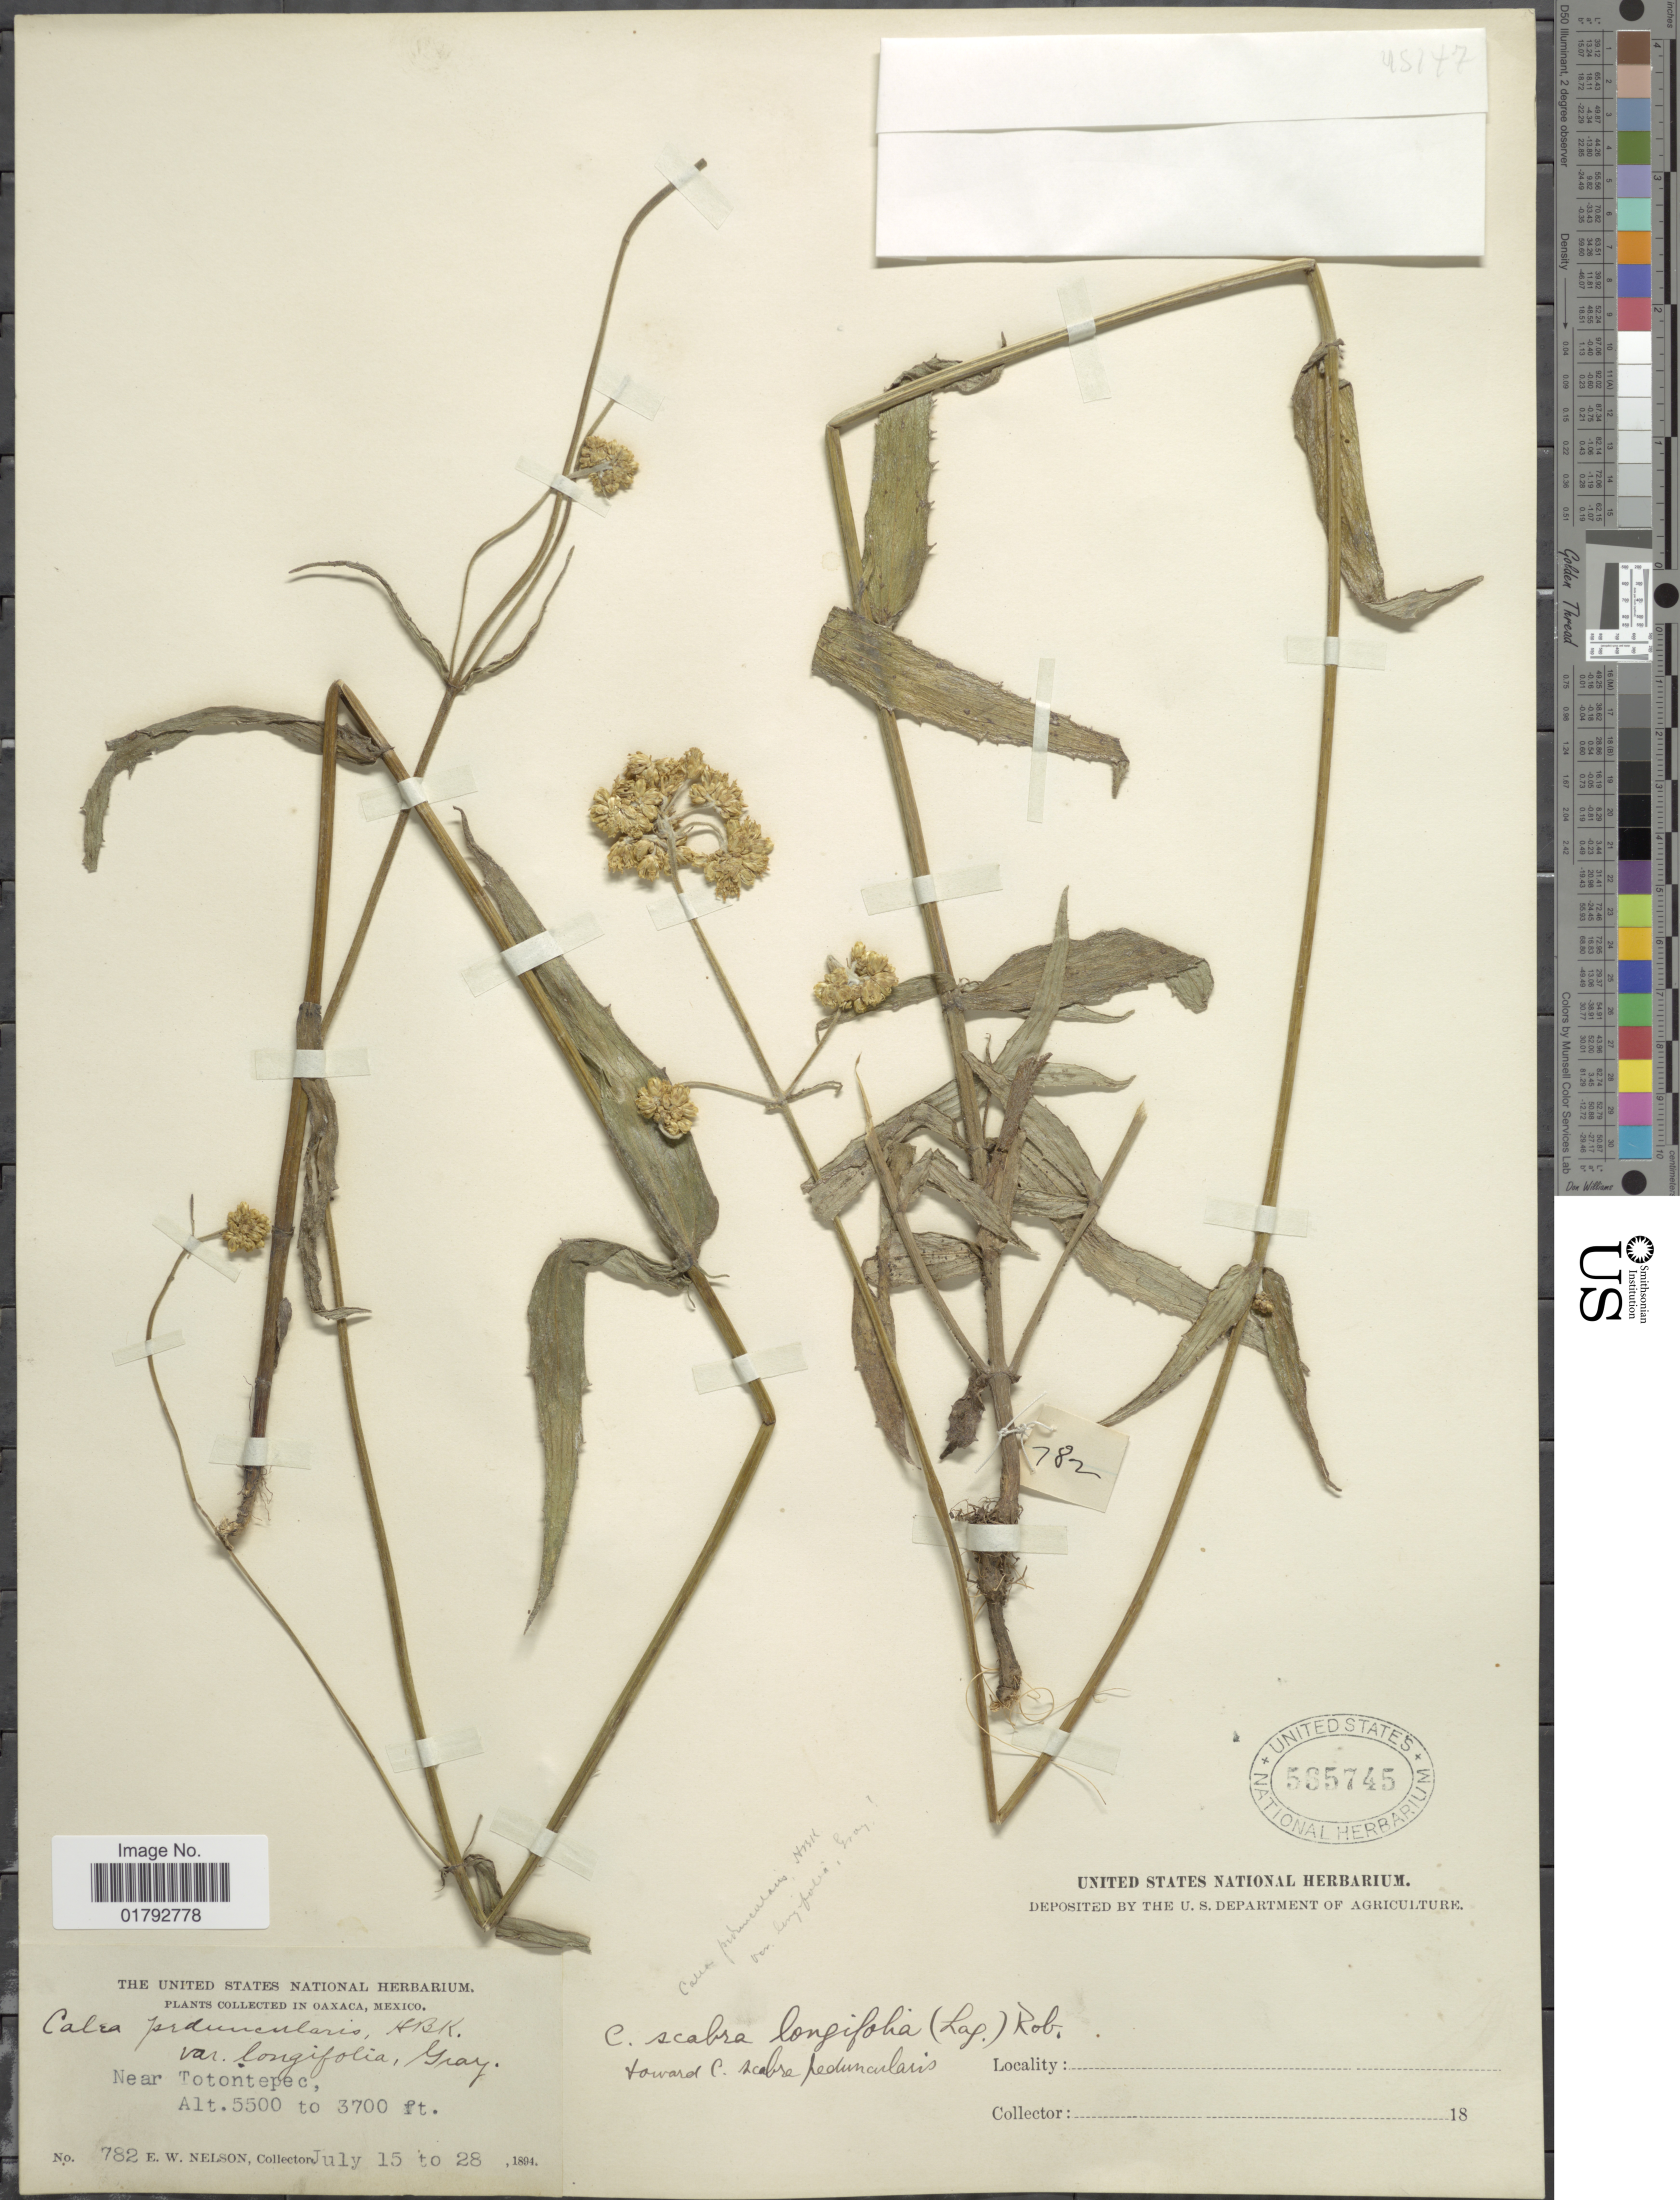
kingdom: Plantae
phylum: Tracheophyta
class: Magnoliopsida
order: Asterales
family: Asteraceae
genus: Alloispermum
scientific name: Alloispermum scabrum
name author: (Lag.) H. Rob.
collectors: E. W. Nelson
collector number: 782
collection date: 1894-07-15/1894-07-28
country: Mexico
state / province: Oaxaca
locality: Oaxaca, Mexico, Near Totontepec.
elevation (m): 1128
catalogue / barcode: US 565745